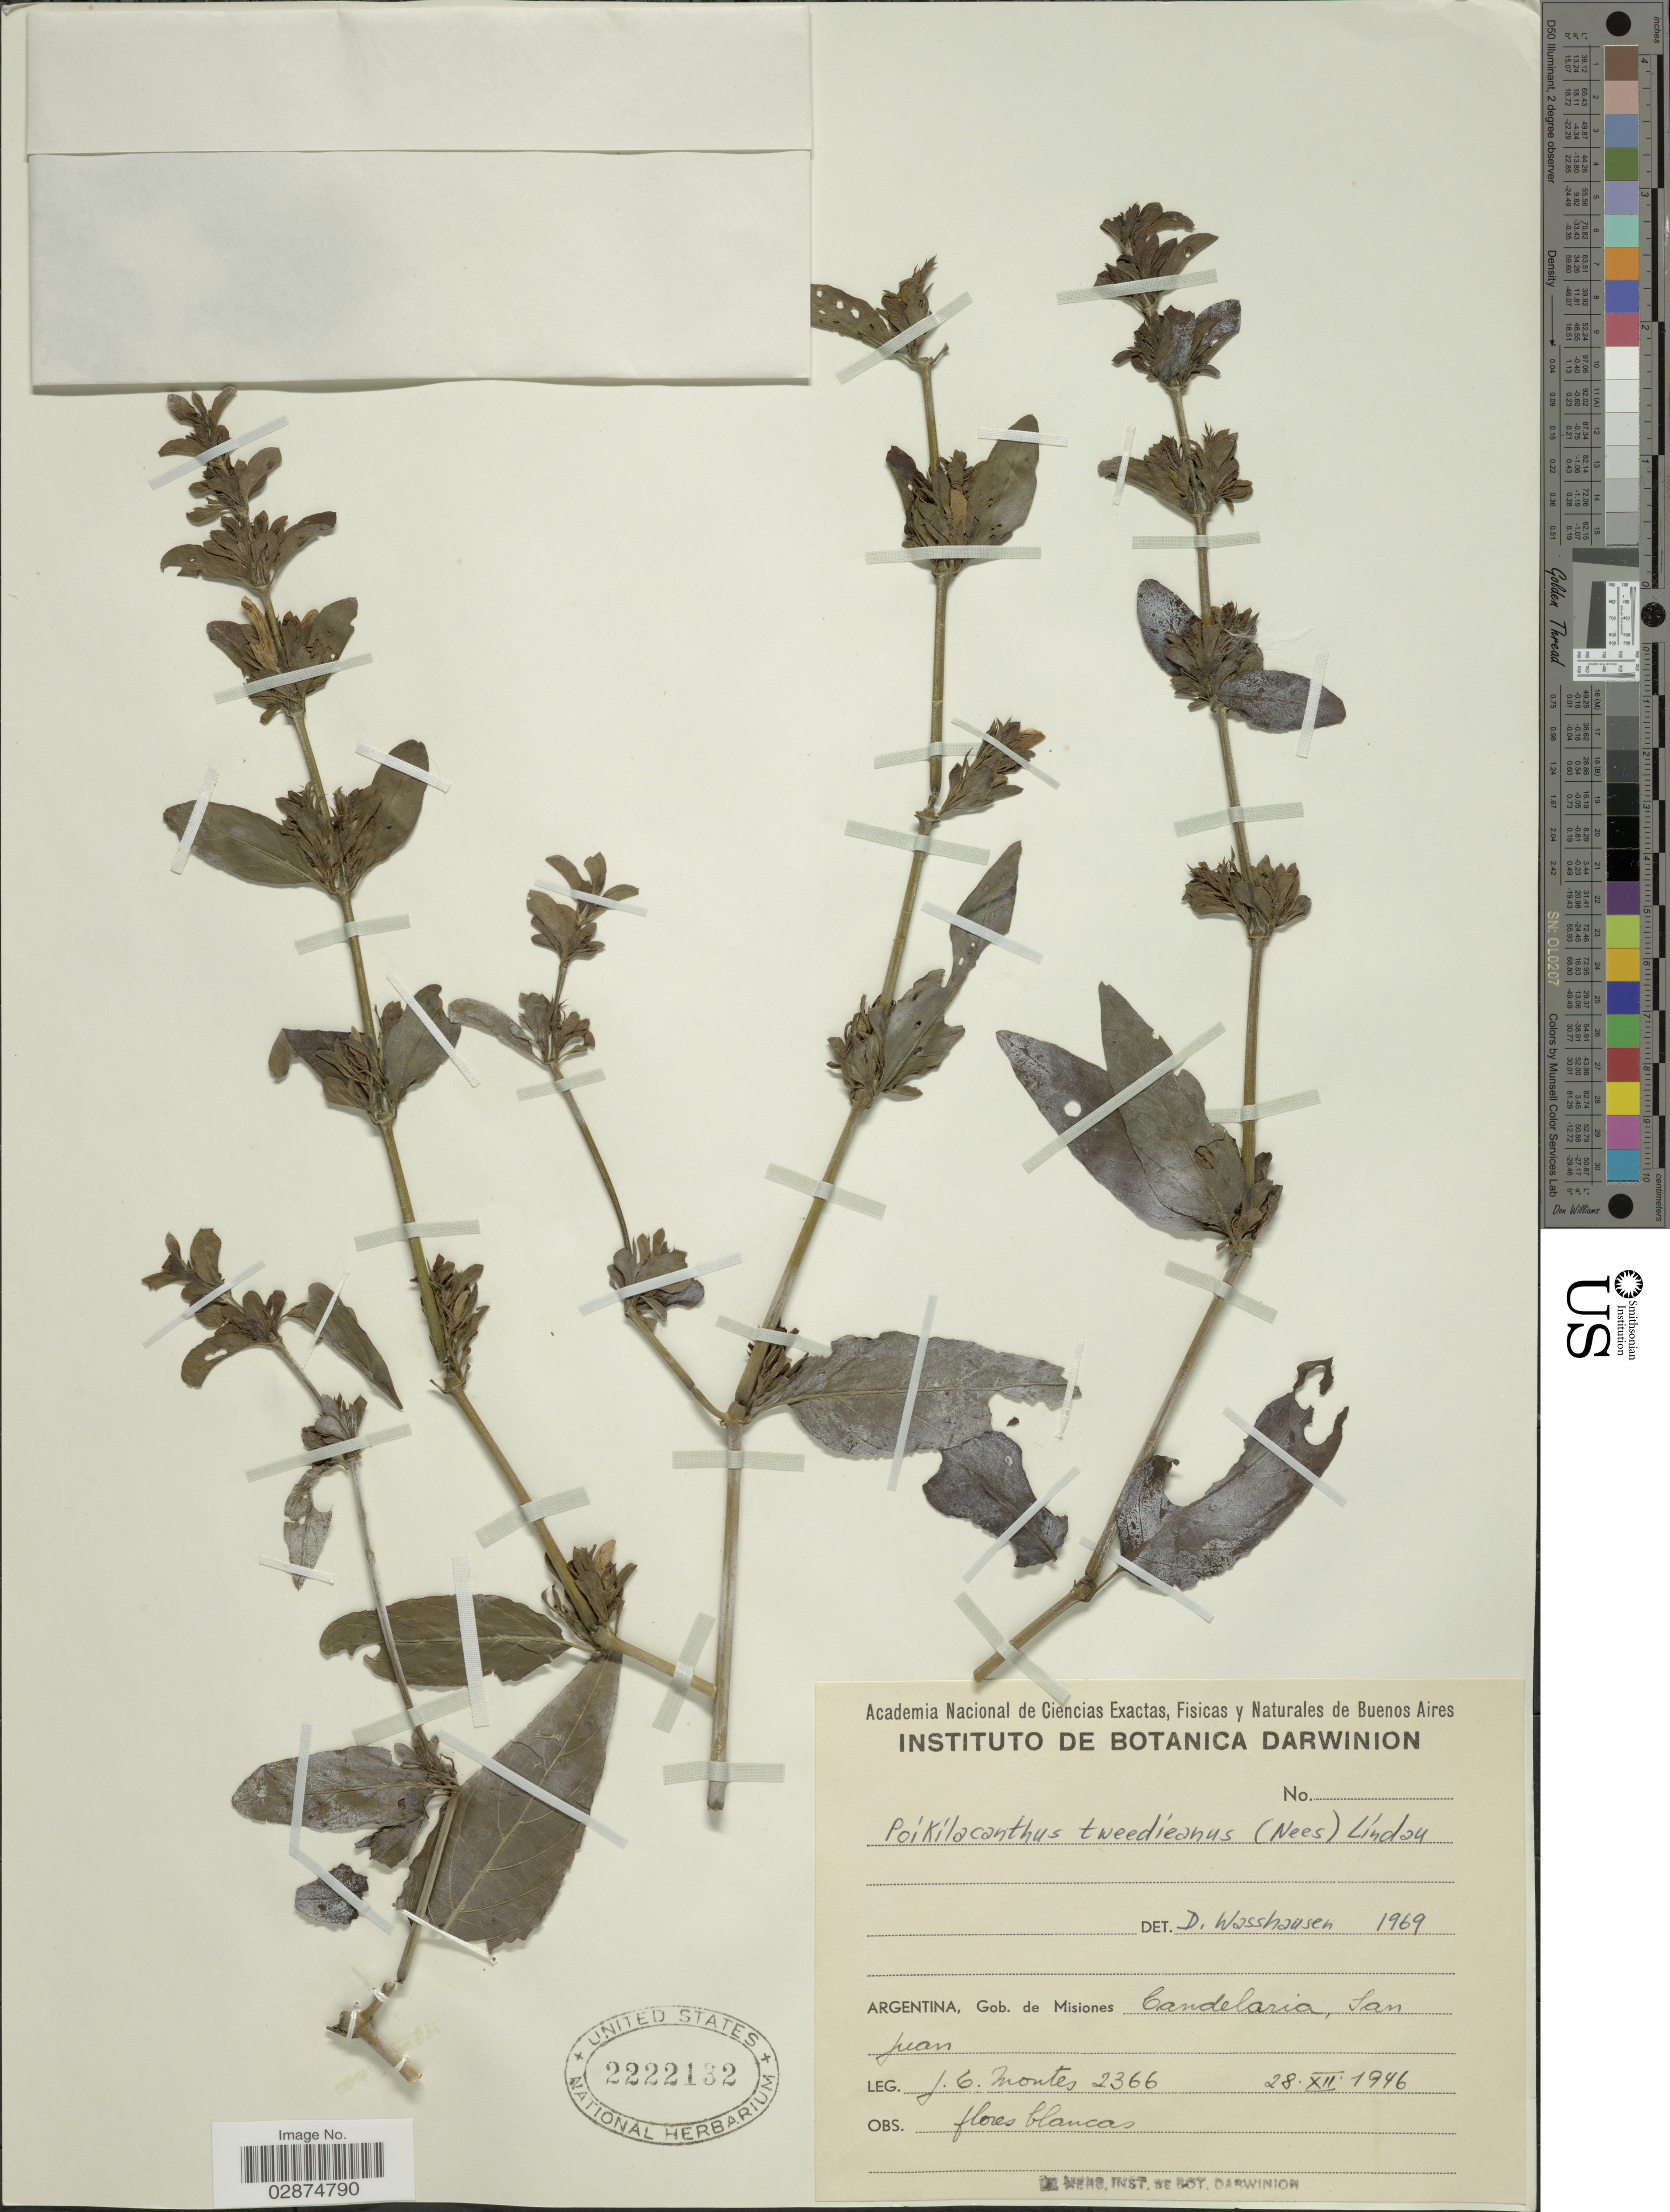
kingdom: Plantae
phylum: Tracheophyta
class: Magnoliopsida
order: Lamiales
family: Acanthaceae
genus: Poikilacanthus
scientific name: Poikilacanthus glandulosus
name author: (Nees) Ariza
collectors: J. Montes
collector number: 2366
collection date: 1946-12-28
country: Argentina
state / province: Misiones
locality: Gob. de Misones. Candelaria, San Juan.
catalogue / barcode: US 2222132